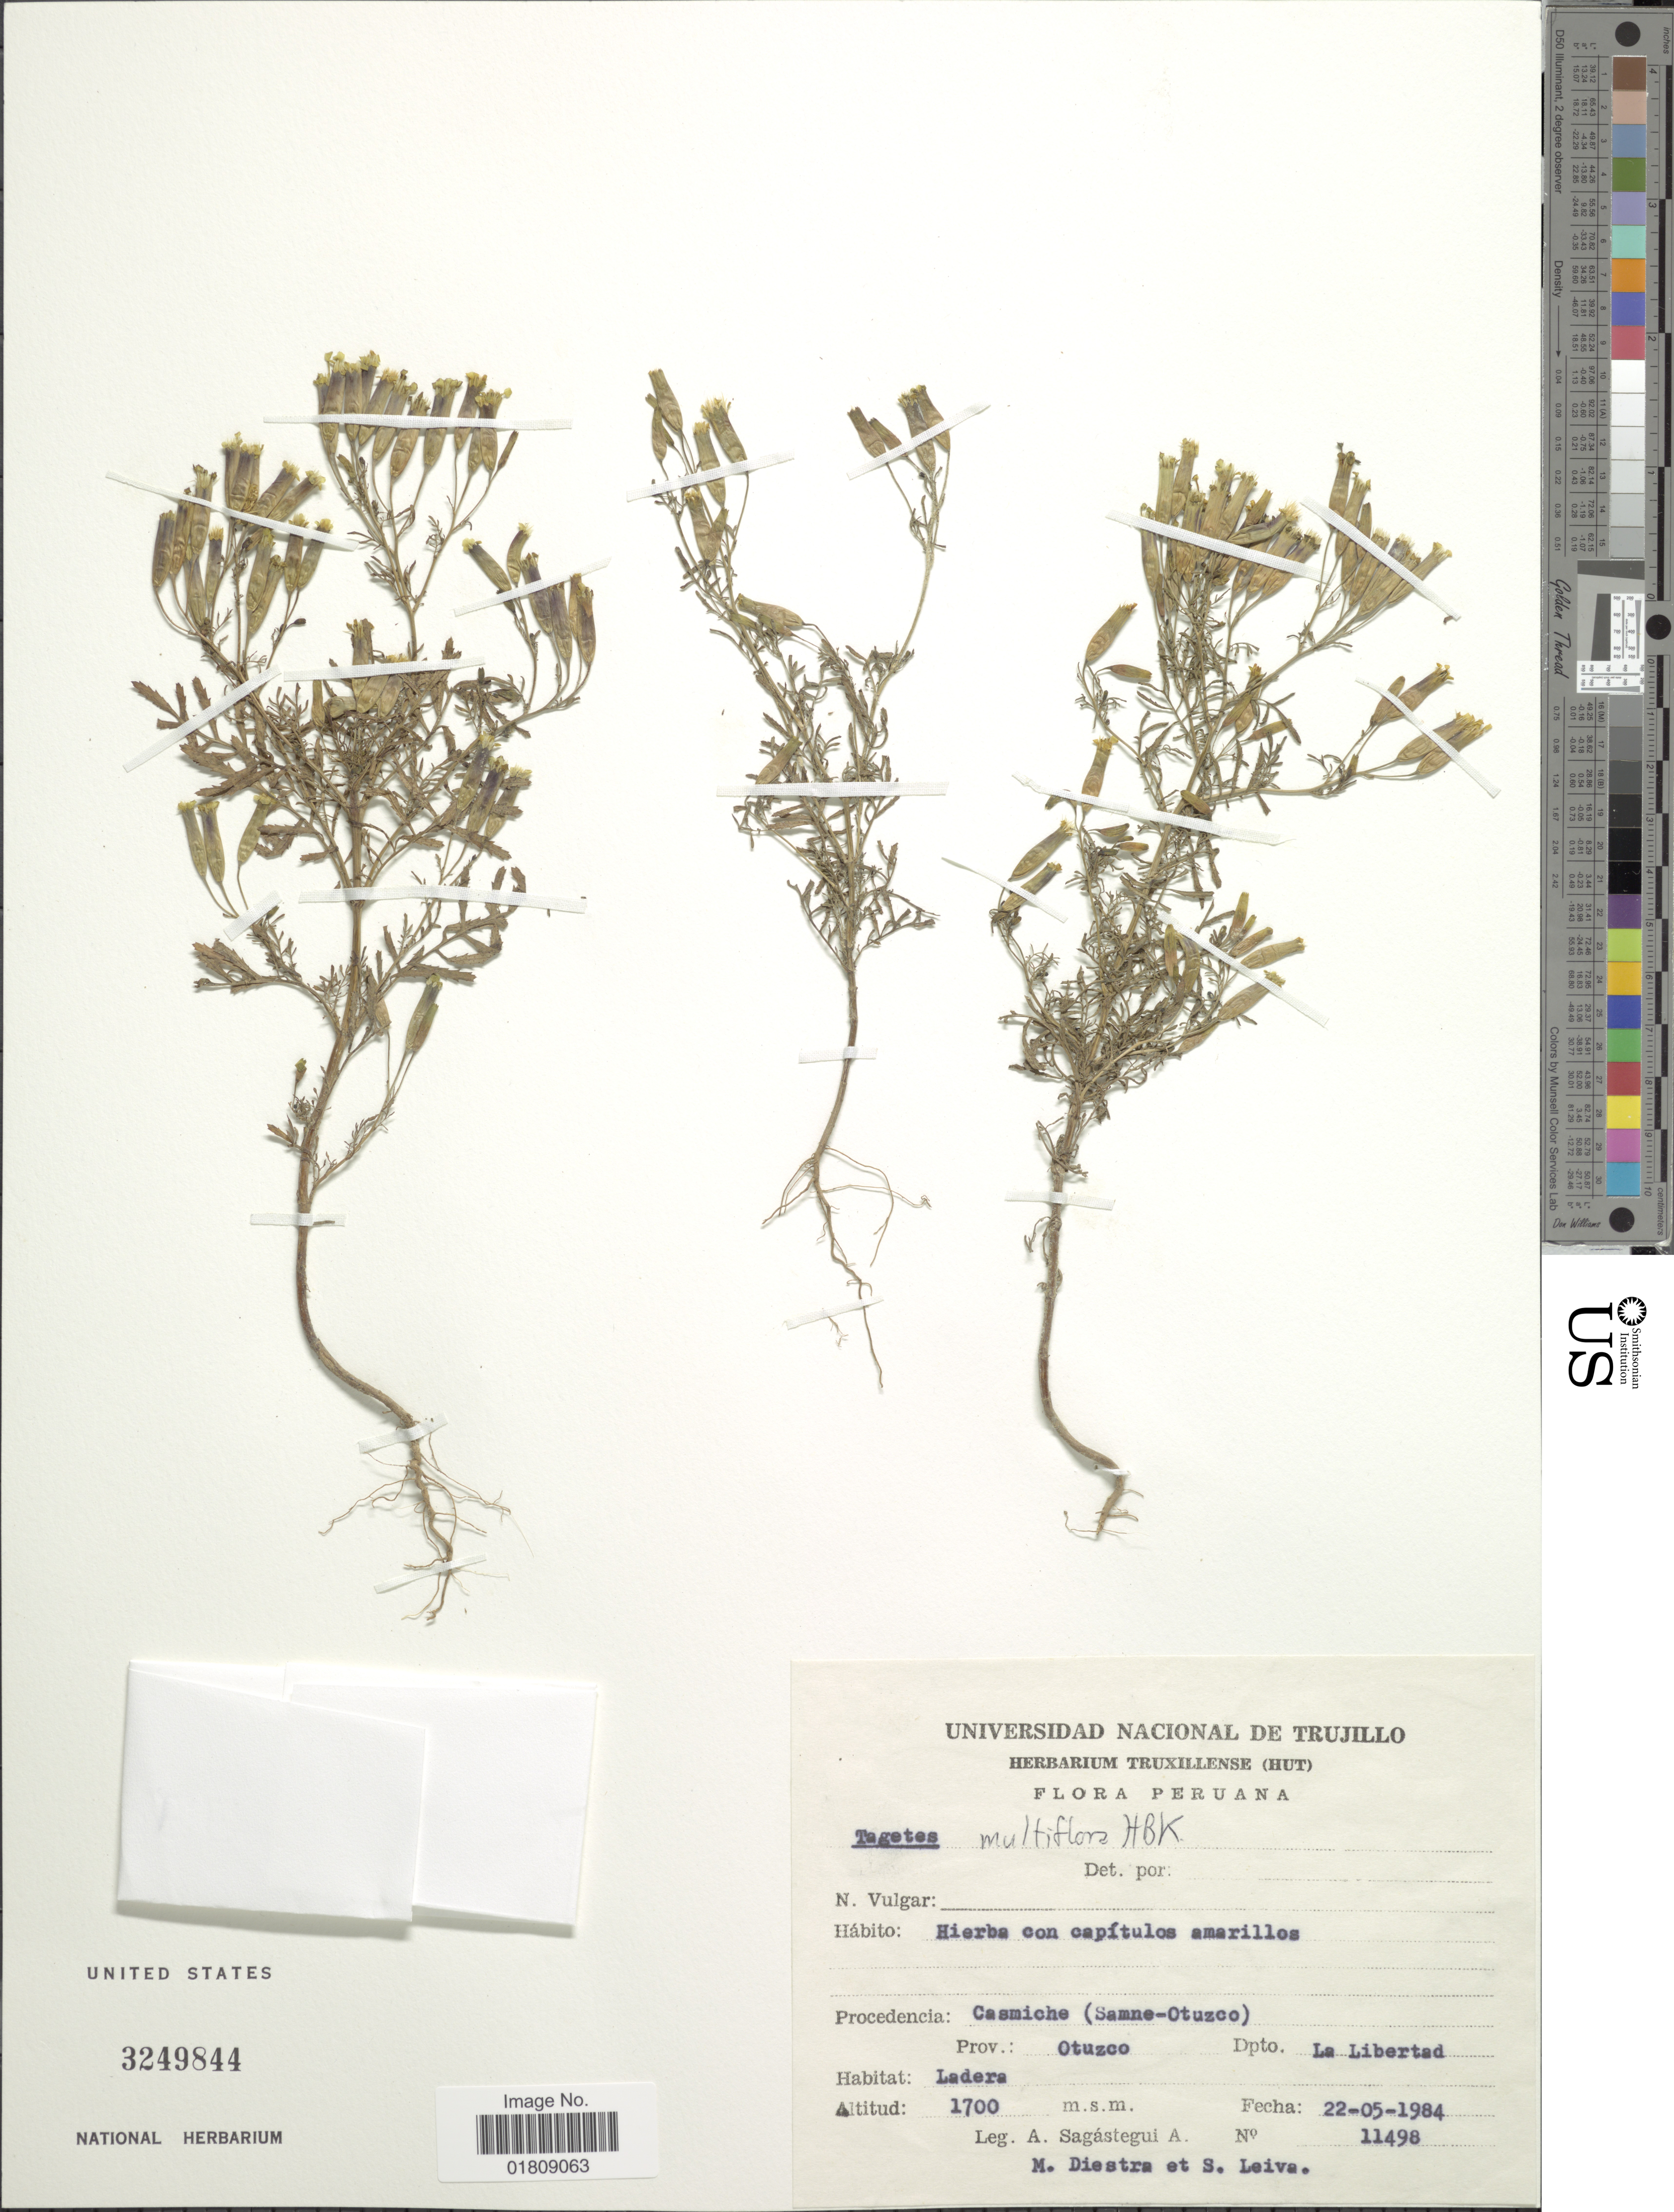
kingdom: Plantae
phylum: Tracheophyta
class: Magnoliopsida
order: Asterales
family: Asteraceae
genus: Tagetes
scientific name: Tagetes multiflora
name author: Kunth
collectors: A. Sagástegui A., M. Diestra & S. Leiva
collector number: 11498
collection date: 1984-05-22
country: Peru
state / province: La Libertad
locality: Casmiche (Samne-Otuzco), Dpto. La Libertad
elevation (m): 1700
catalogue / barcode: US 3249844